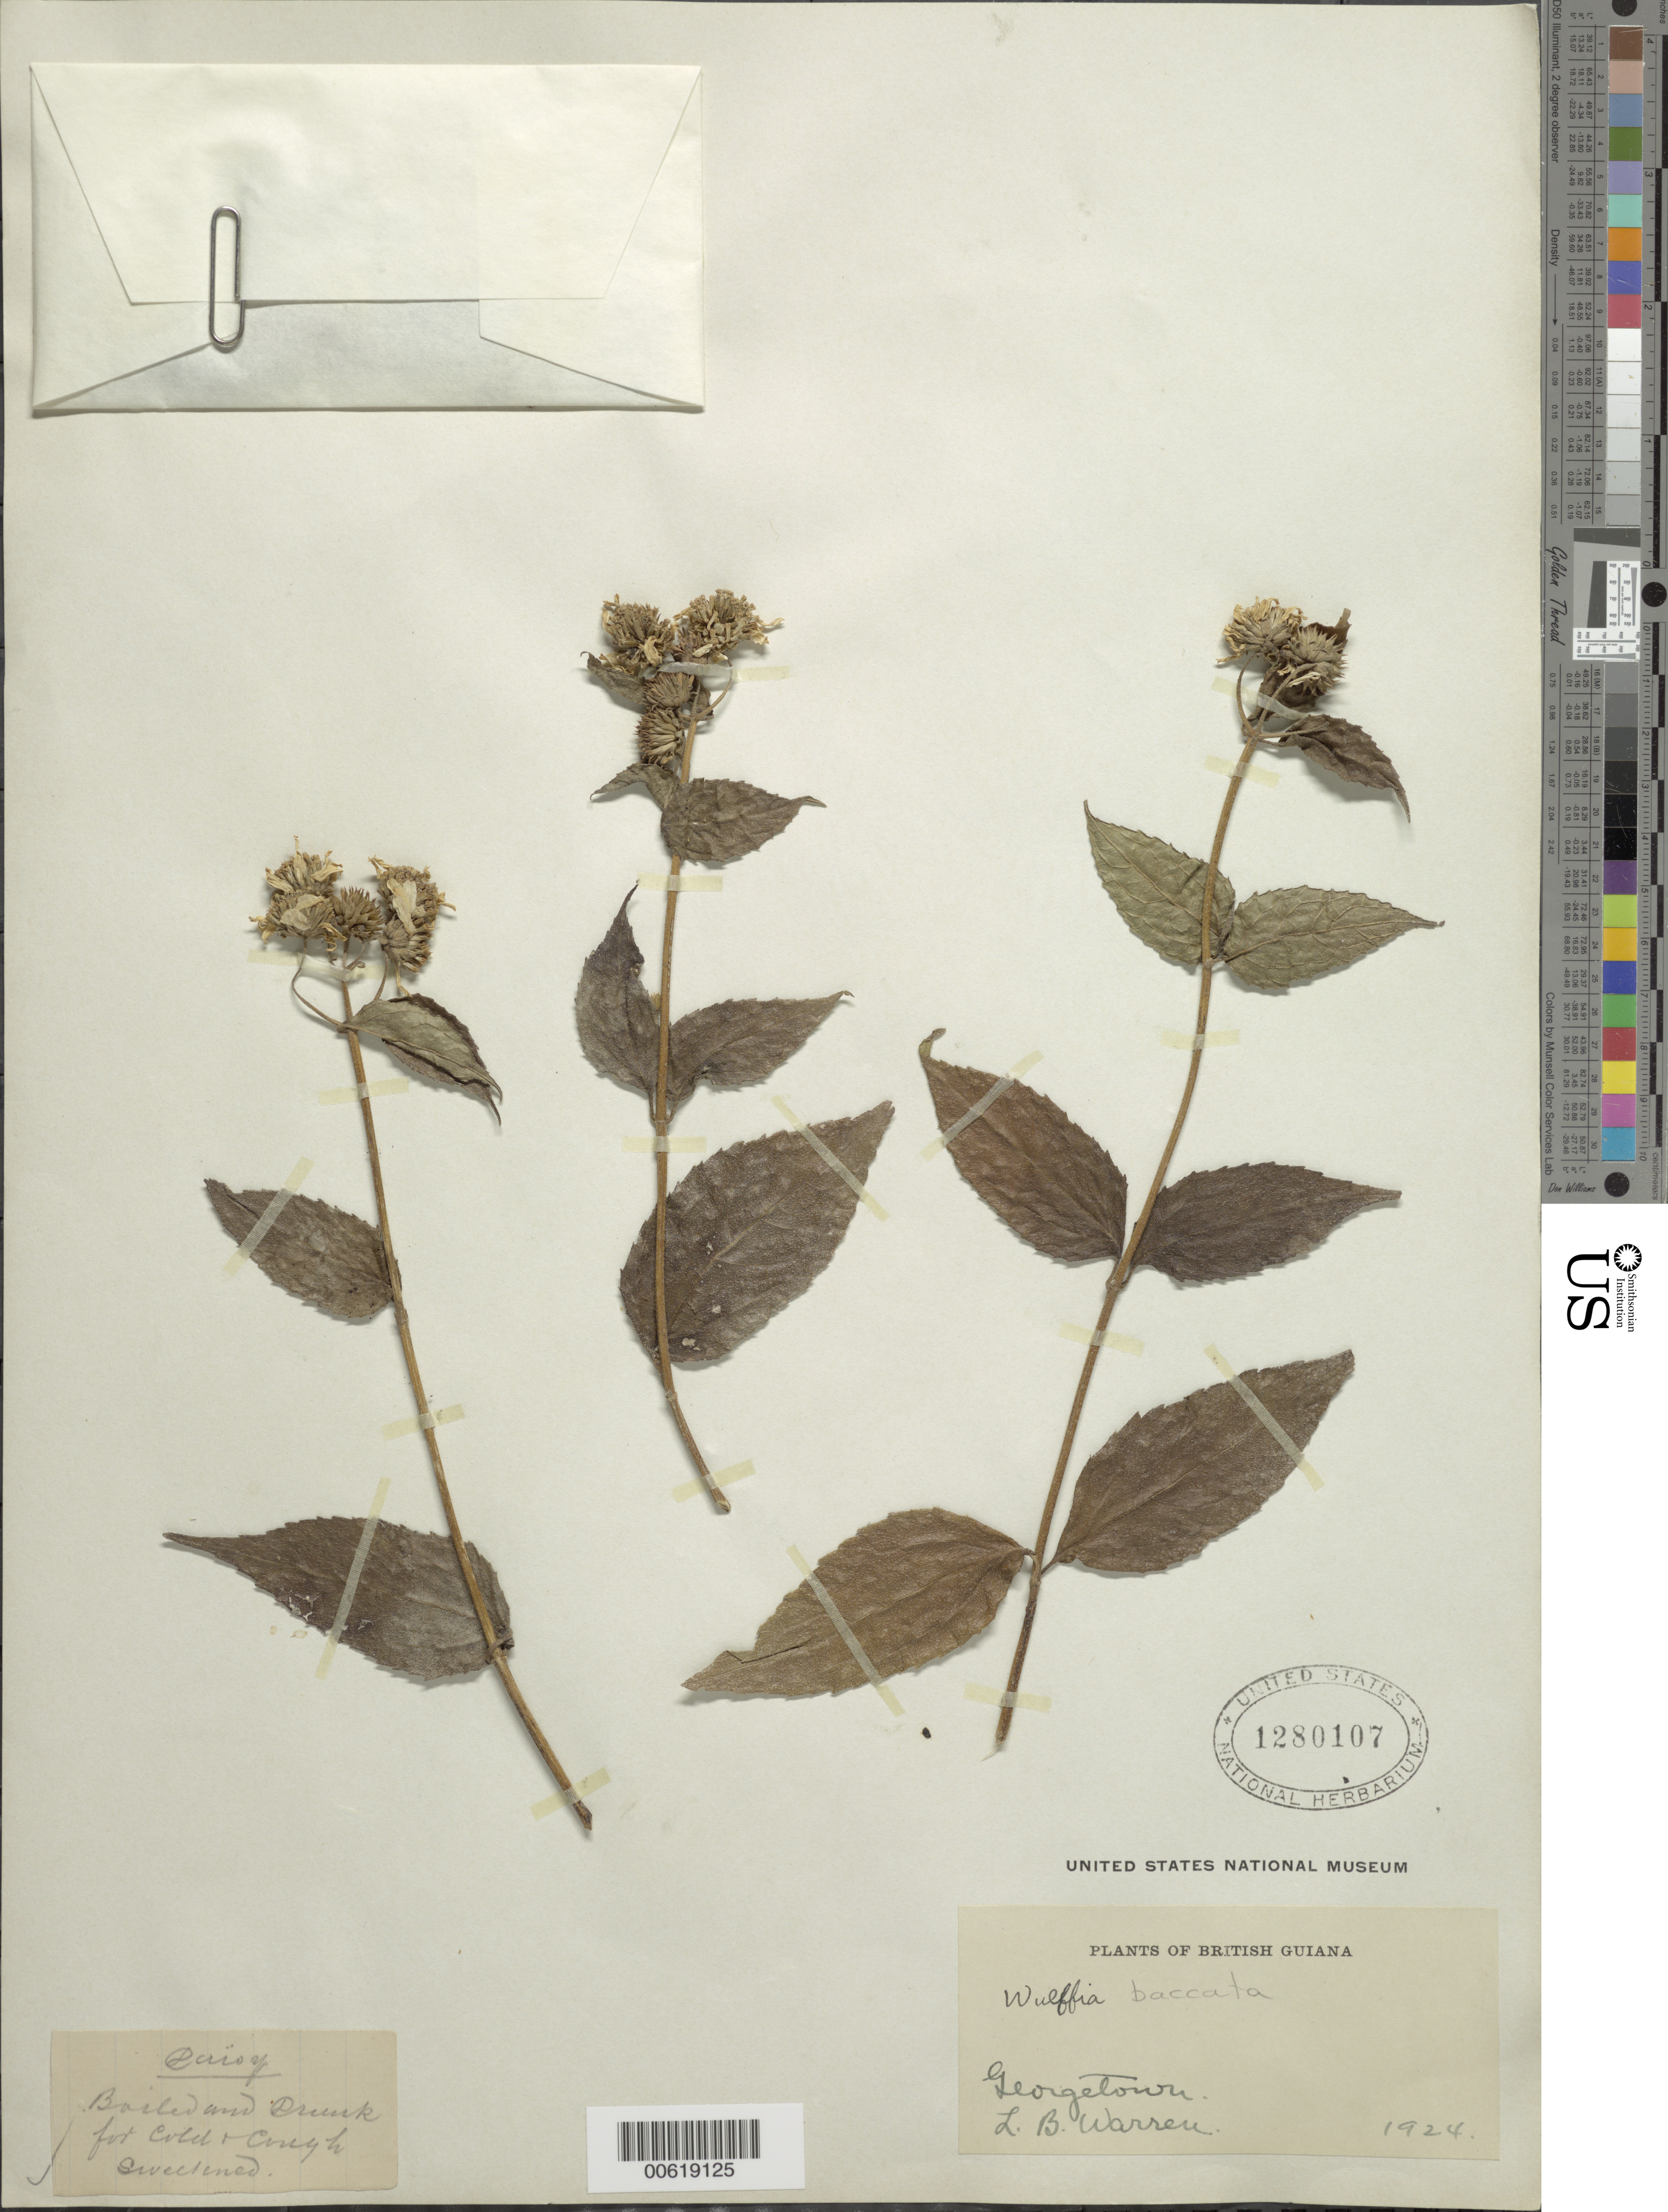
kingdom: Plantae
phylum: Tracheophyta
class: Magnoliopsida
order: Asterales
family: Asteraceae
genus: Wulffia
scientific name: Wulffia baccata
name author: (L. f.) Kuntze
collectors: L. Warren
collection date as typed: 1924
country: Guyana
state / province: Demerara-Mahaica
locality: Georgetown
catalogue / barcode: US 1280107